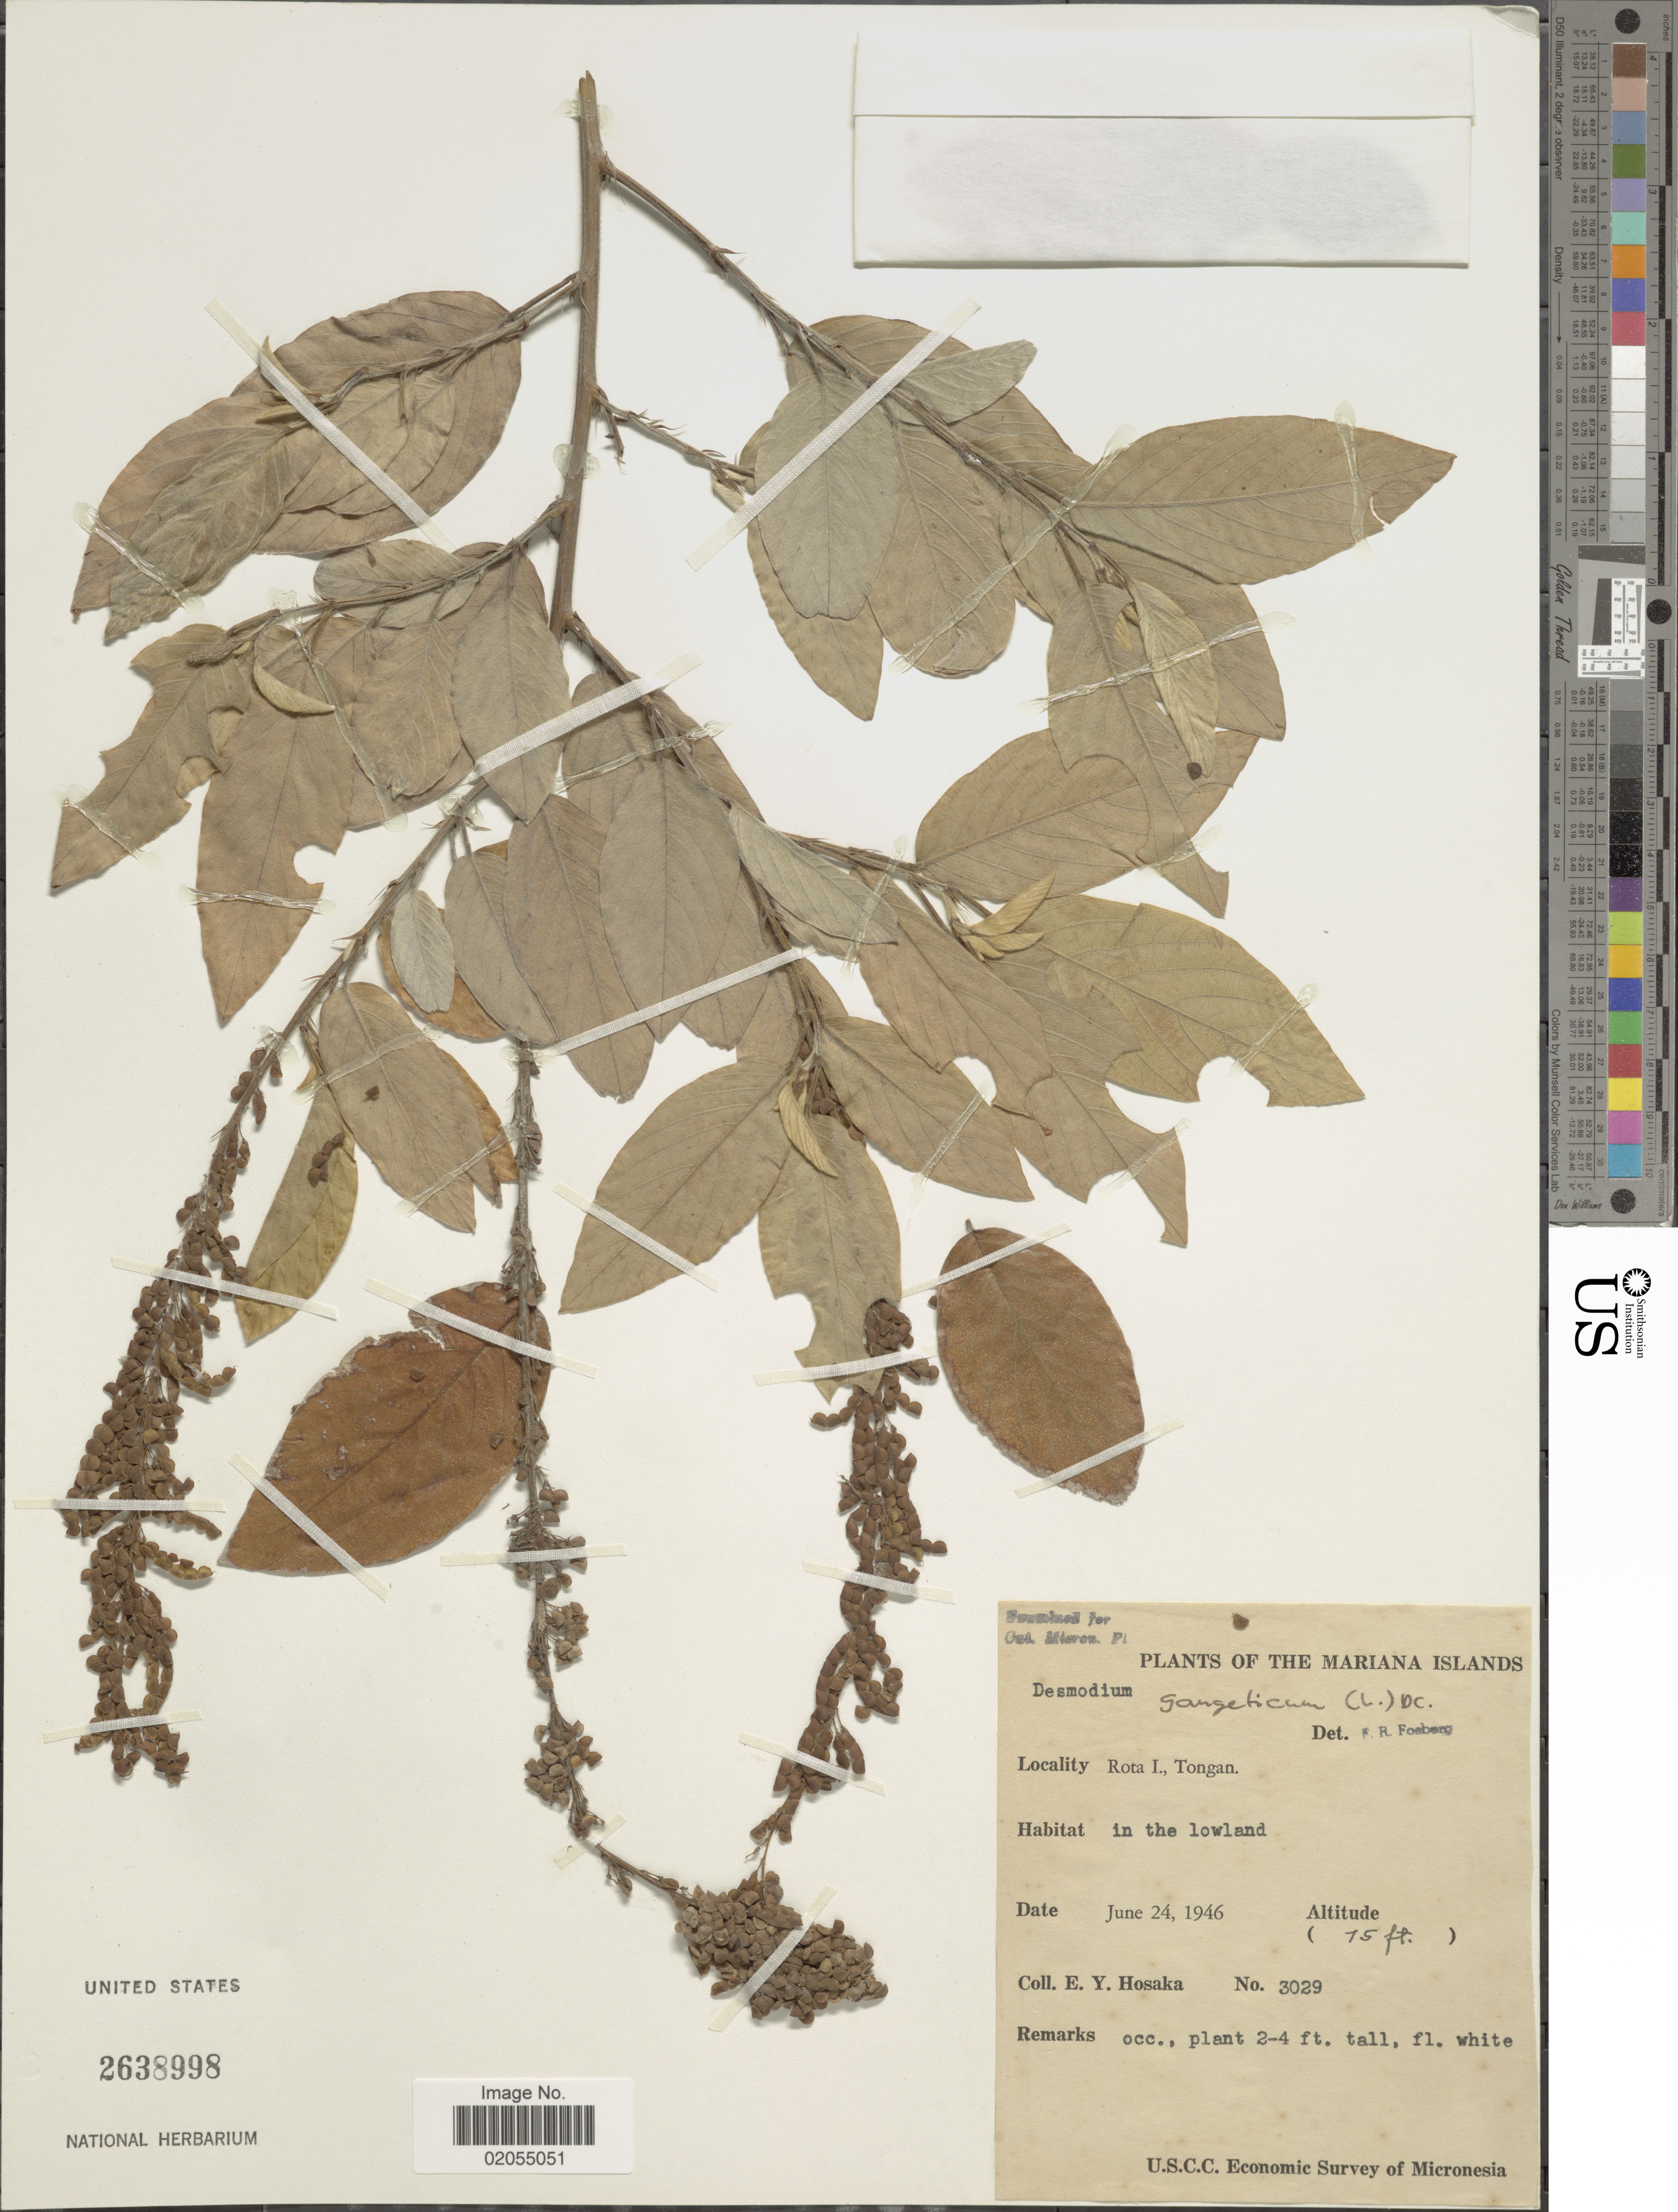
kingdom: Plantae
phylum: Tracheophyta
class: Magnoliopsida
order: Fabales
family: Fabaceae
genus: Pleurolobus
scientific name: Pleurolobus gangeticus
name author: (L.) J. St.-Hil. ex H. Ohashi & K. Ohashi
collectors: E. Y. Hosaka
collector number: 3029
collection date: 1946-06-24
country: Northern Mariana Islands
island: Rota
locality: Rota I., Tongan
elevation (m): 23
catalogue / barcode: US 2638998